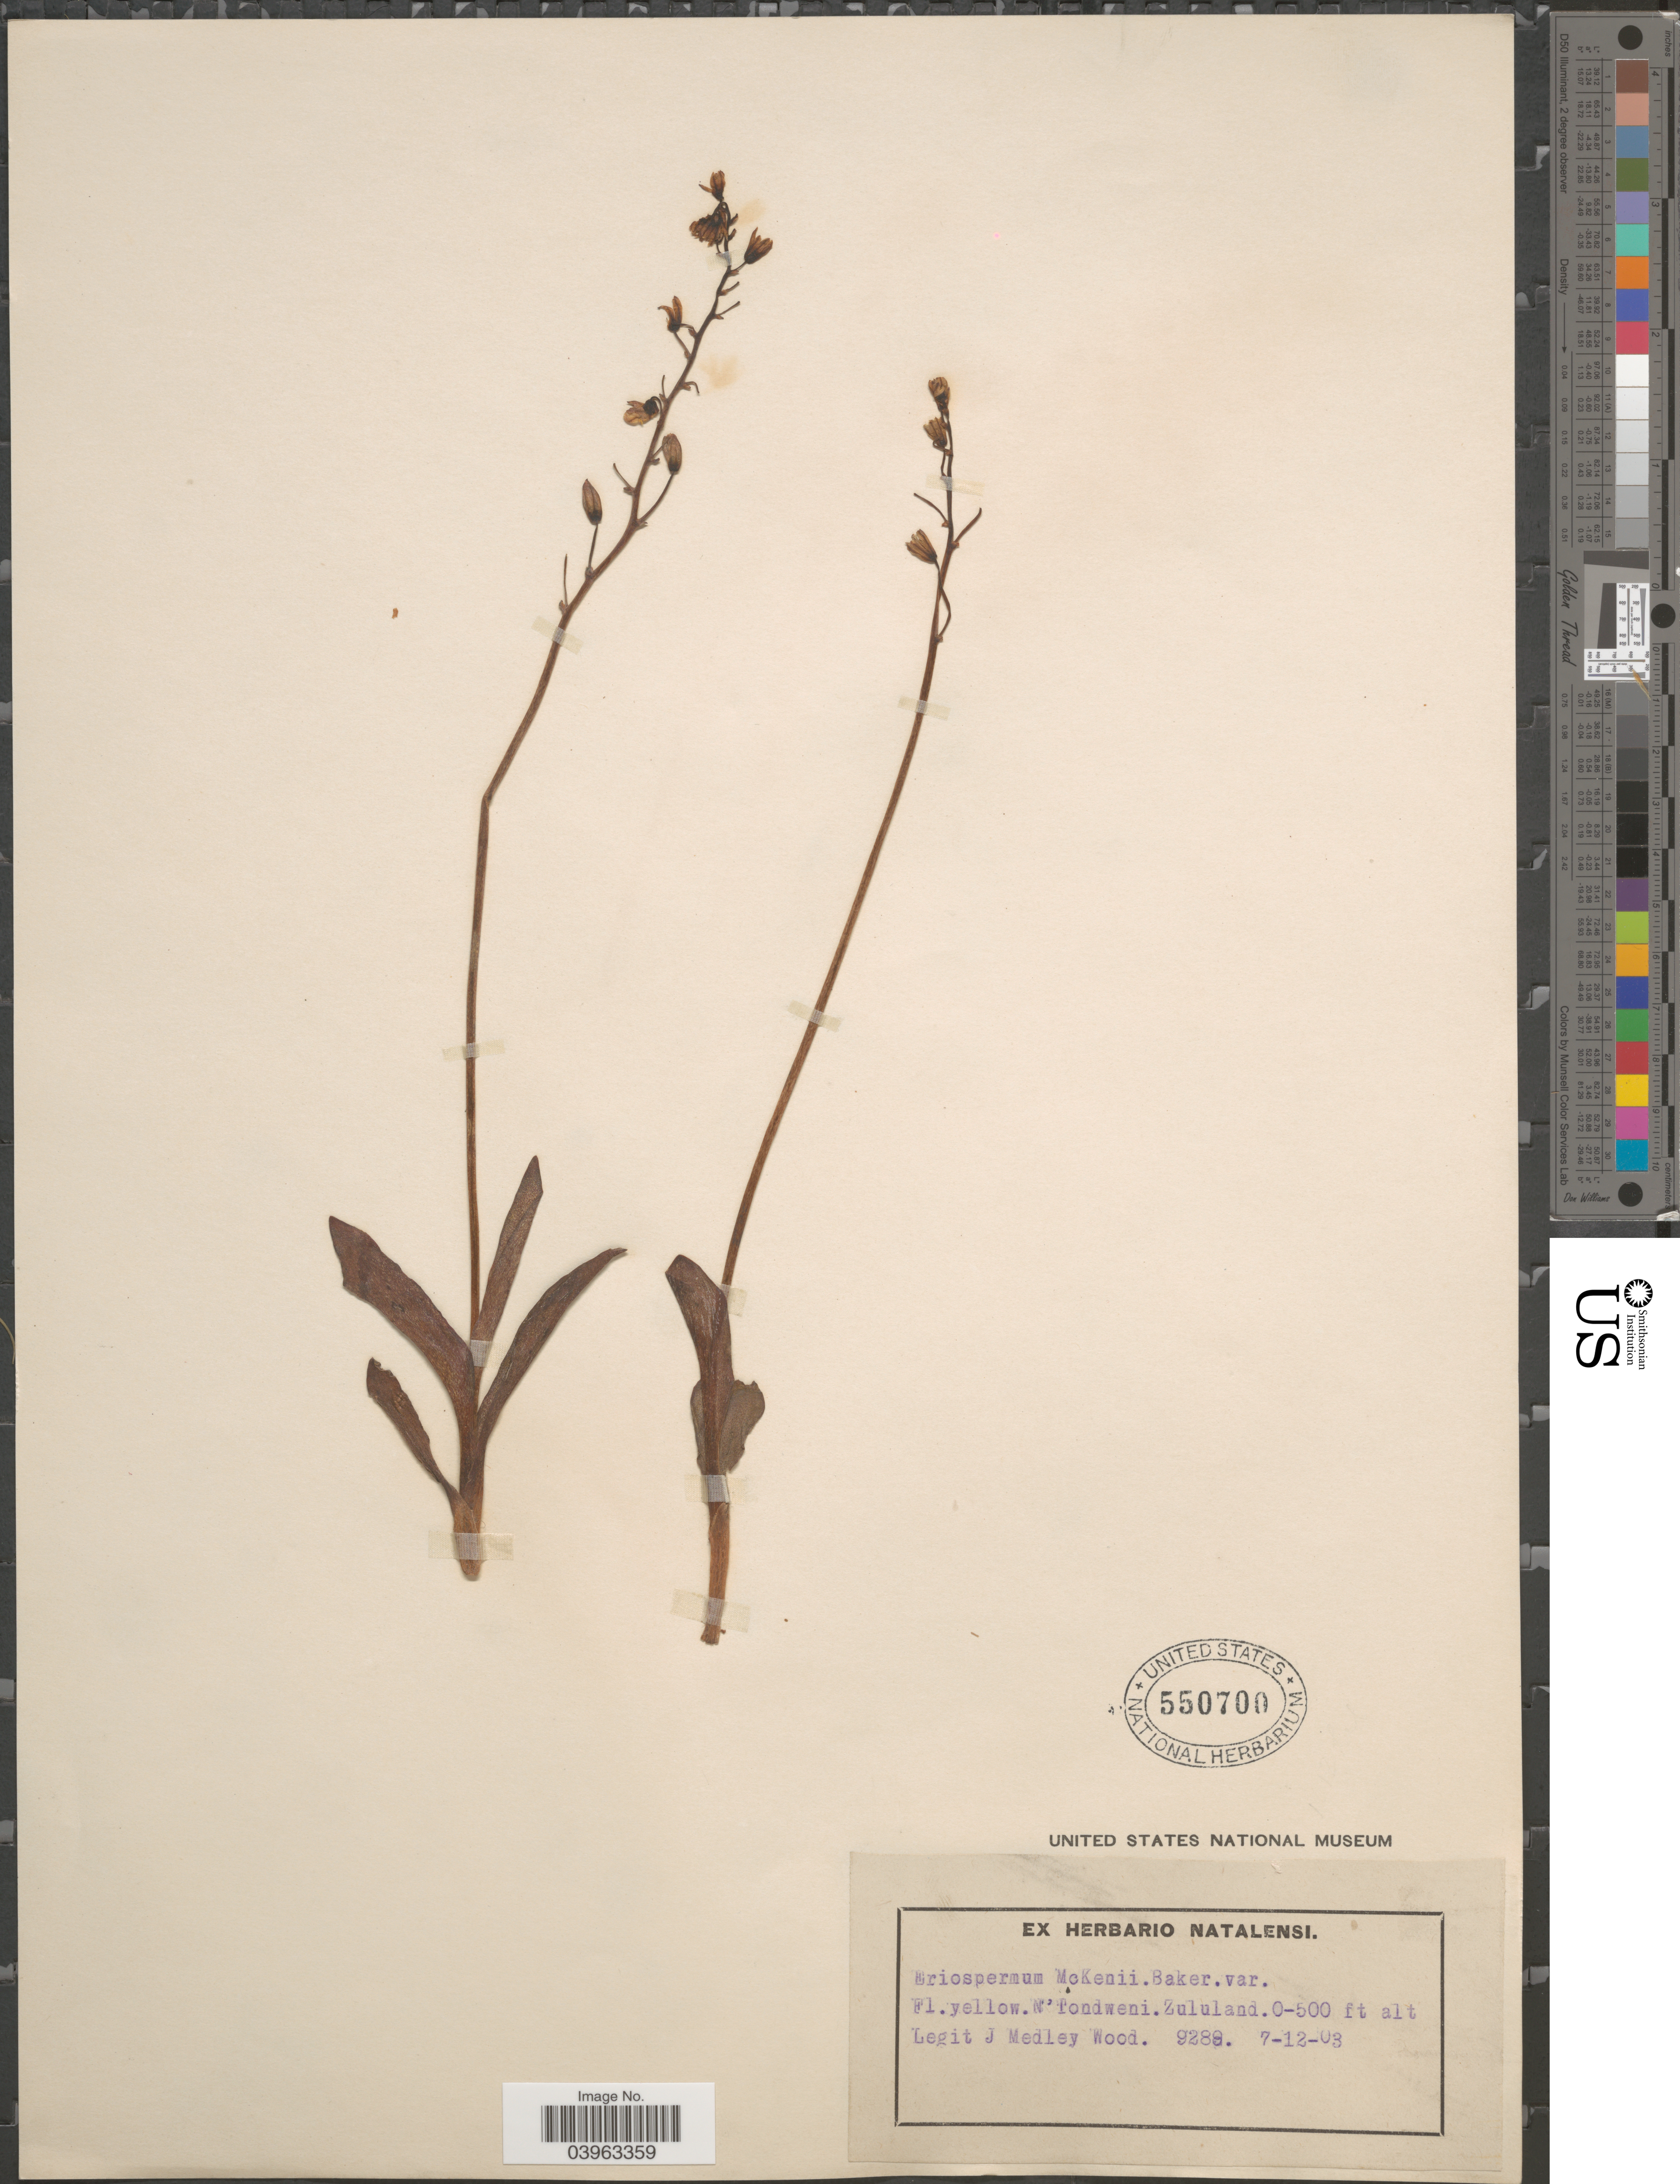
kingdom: Plantae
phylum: Tracheophyta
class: Liliopsida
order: Asparagales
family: Asparagaceae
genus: Eriospermum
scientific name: Eriospermum mackenii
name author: (Hook. f.) Baker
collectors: J. M. Wood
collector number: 9289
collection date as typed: Transcribed d/m/y: 7/12/3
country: South Africa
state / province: KwaZulu-Natal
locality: Natalensi. N'Tondweni. Zululand.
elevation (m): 0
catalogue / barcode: US 550700